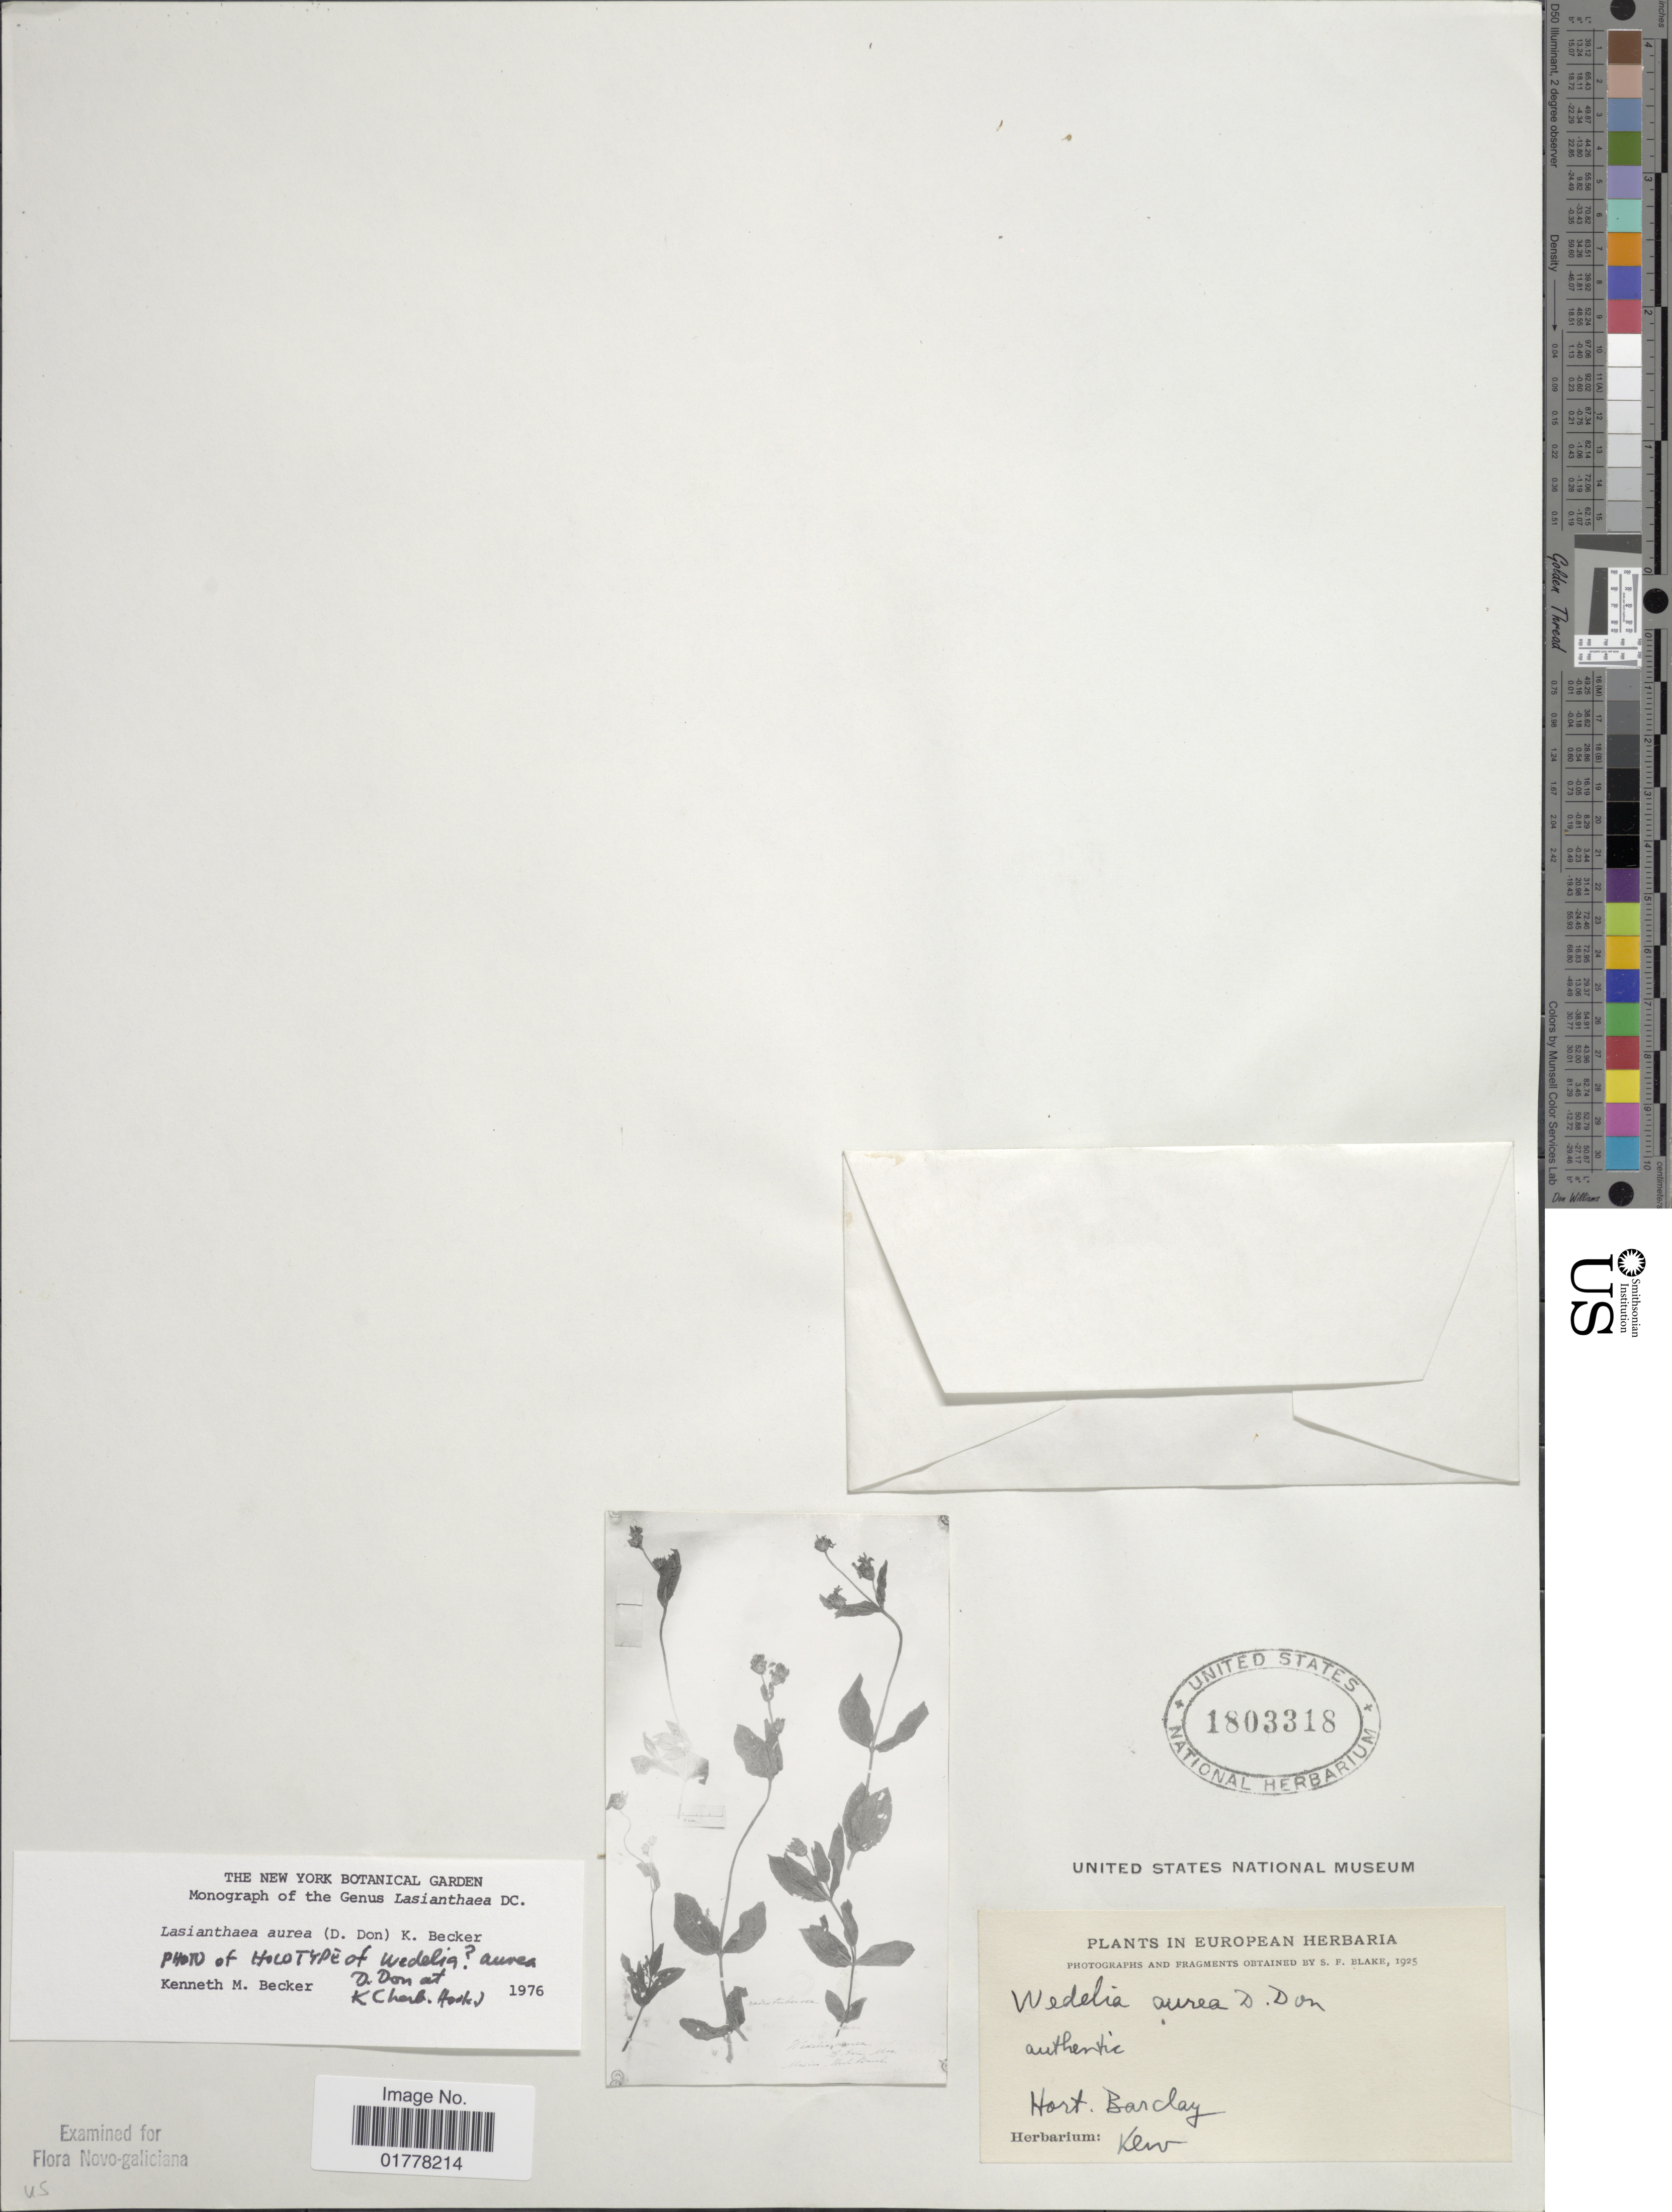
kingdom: Plantae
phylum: Tracheophyta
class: Magnoliopsida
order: Asterales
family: Asteraceae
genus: Lasianthaea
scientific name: Lasianthaea aurea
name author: (D. Don) K.M. Becker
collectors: ex herb. Hort. Reg. Kew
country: Mexico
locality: Hort. Barclay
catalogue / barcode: US 1803318